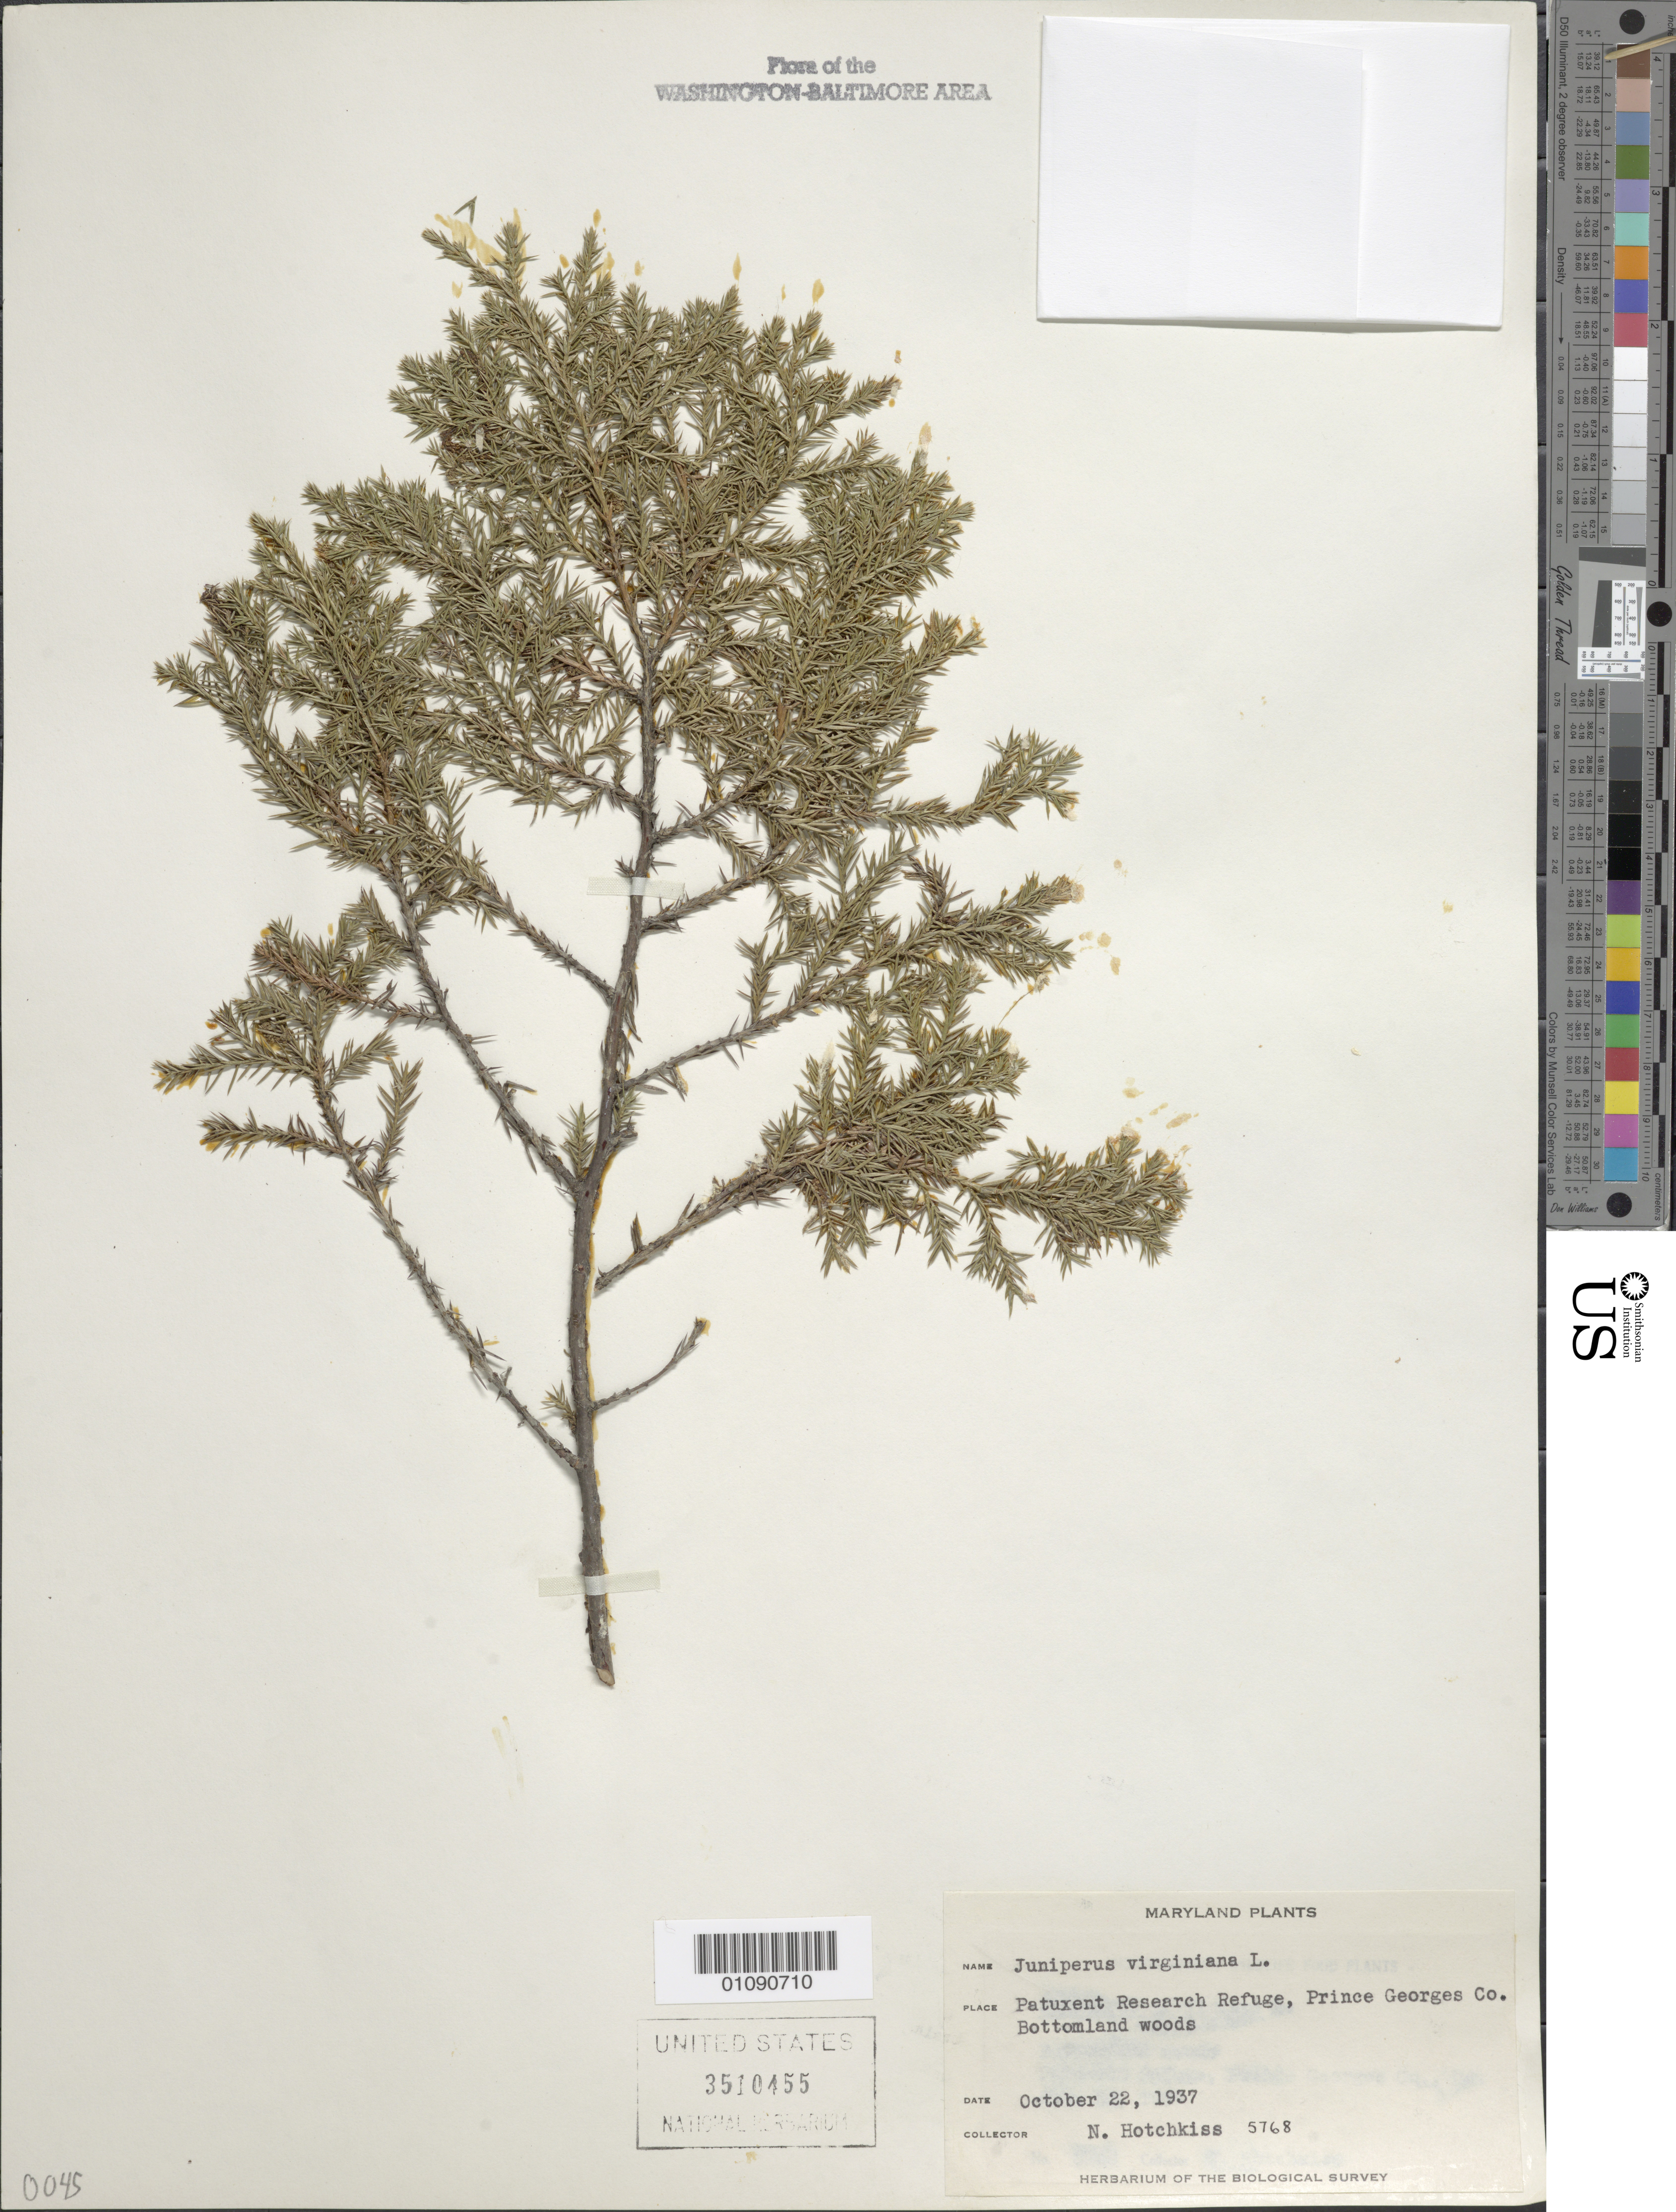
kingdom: Plantae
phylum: Tracheophyta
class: Pinopsida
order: Pinales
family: Cupressaceae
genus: Juniperus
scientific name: Juniperus virginiana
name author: L.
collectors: N. Hotchkiss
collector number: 5768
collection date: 1937-10-22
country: United States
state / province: Maryland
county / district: Prince George's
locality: Patuxent Wildlife Refuge.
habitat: Bottomland woods.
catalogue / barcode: US 3510455